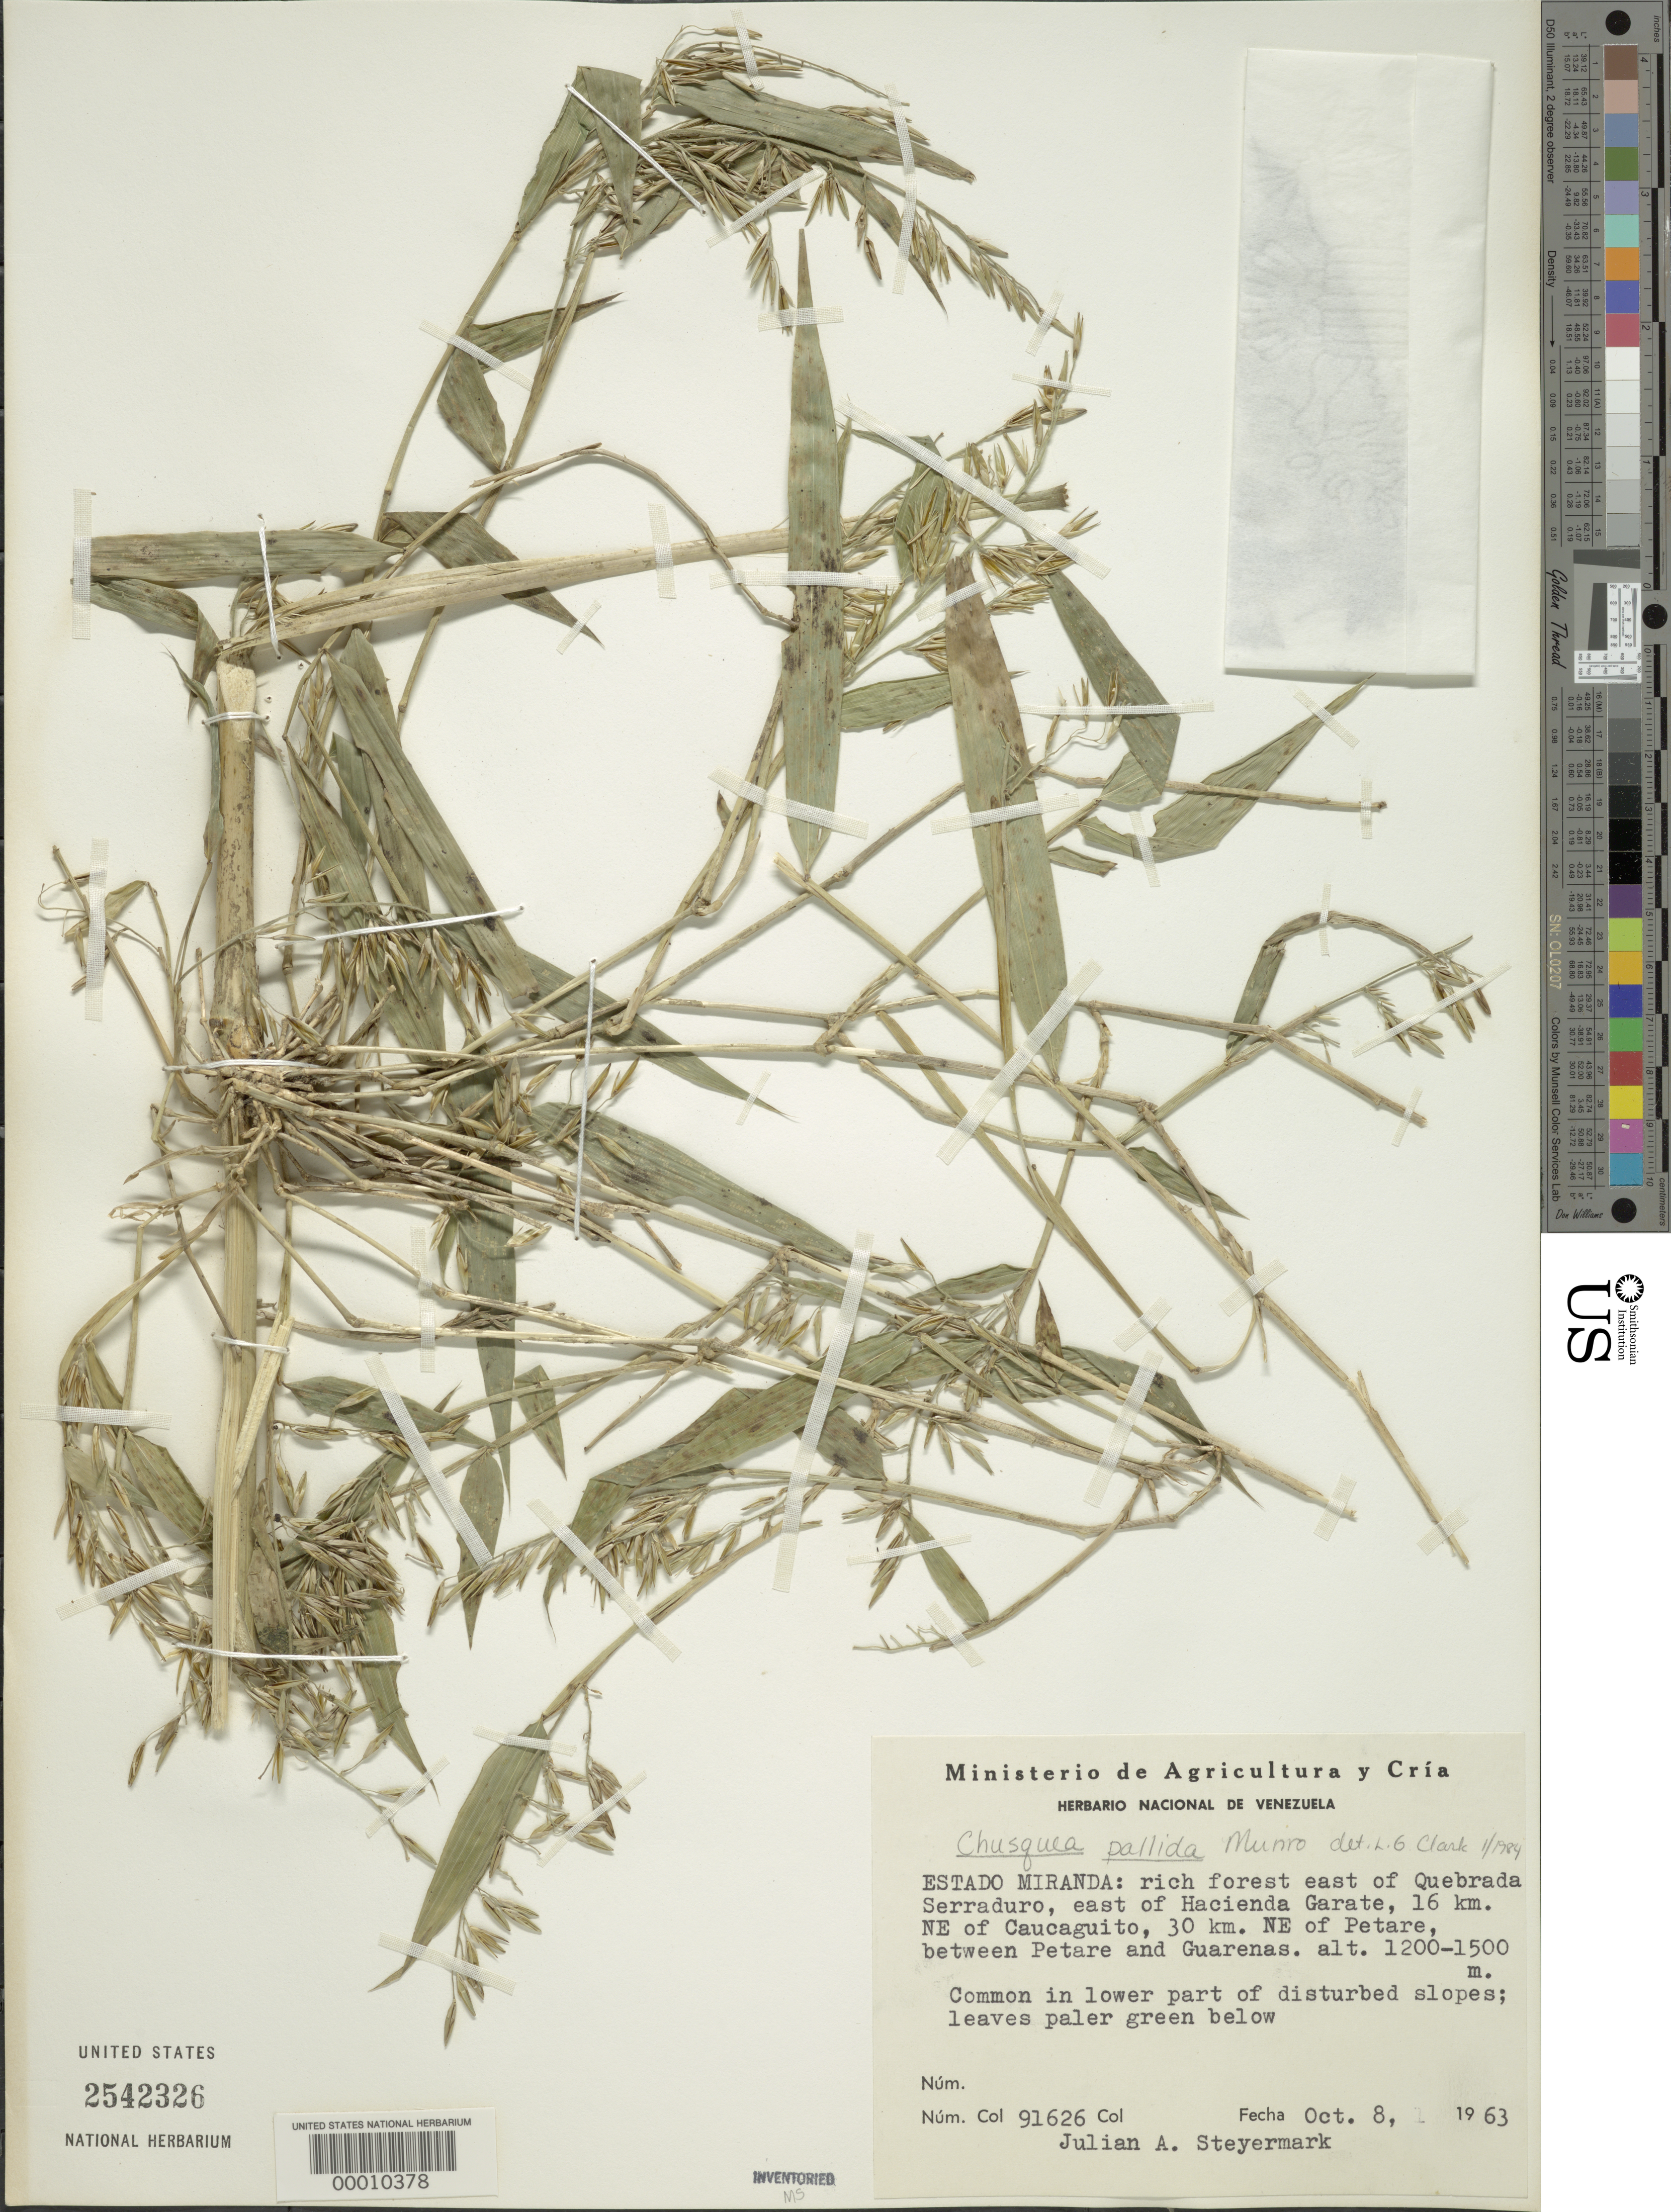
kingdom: Plantae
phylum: Tracheophyta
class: Liliopsida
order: Poales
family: Poaceae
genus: Chusquea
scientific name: Chusquea pallida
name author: Munro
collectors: J. Steyermark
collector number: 91626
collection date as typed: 08 Oct 1963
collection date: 1963-10-08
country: Venezuela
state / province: Miranda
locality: Quebrada Serraduro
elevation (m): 1200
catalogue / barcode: US 2542326